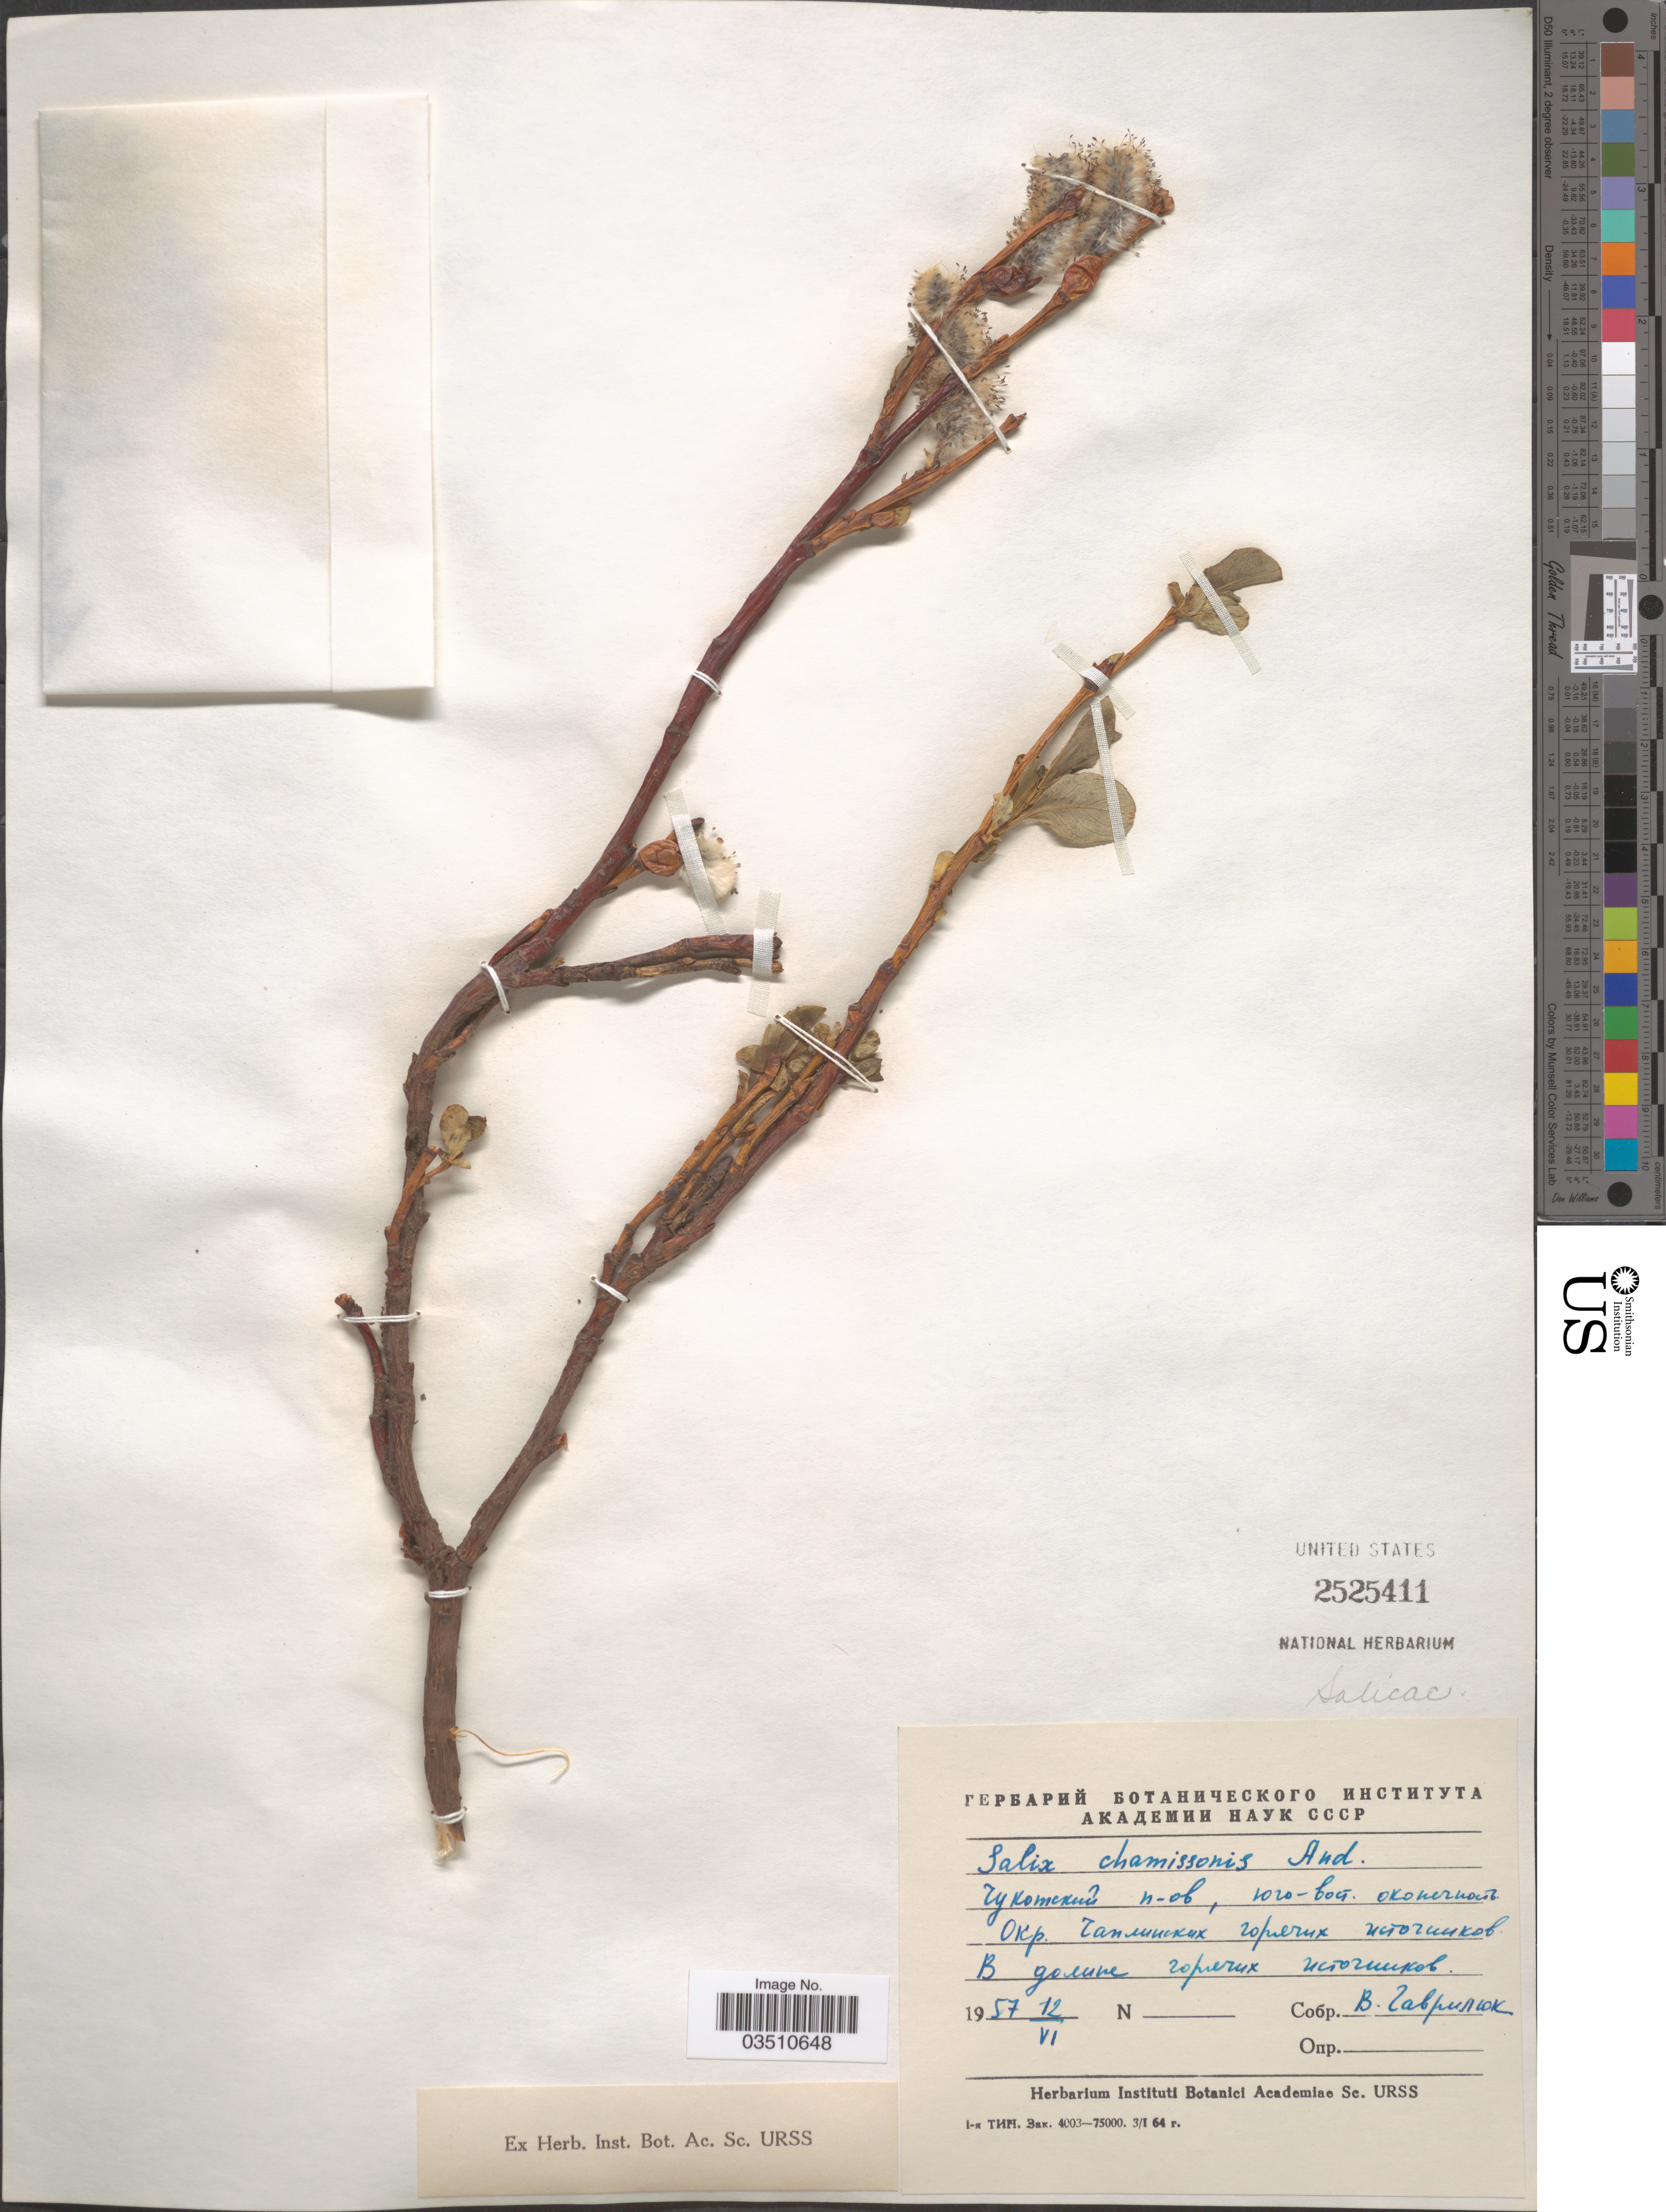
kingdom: Plantae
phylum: Tracheophyta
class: Magnoliopsida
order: Malpighiales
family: Salicaceae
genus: Salix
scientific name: Salix chamissonis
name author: Andersson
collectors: Gavriluk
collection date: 1957-06-12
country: Russian Federation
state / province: Chukotka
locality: Vicinity of Chaplinskie Istochniki.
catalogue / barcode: US 2525411